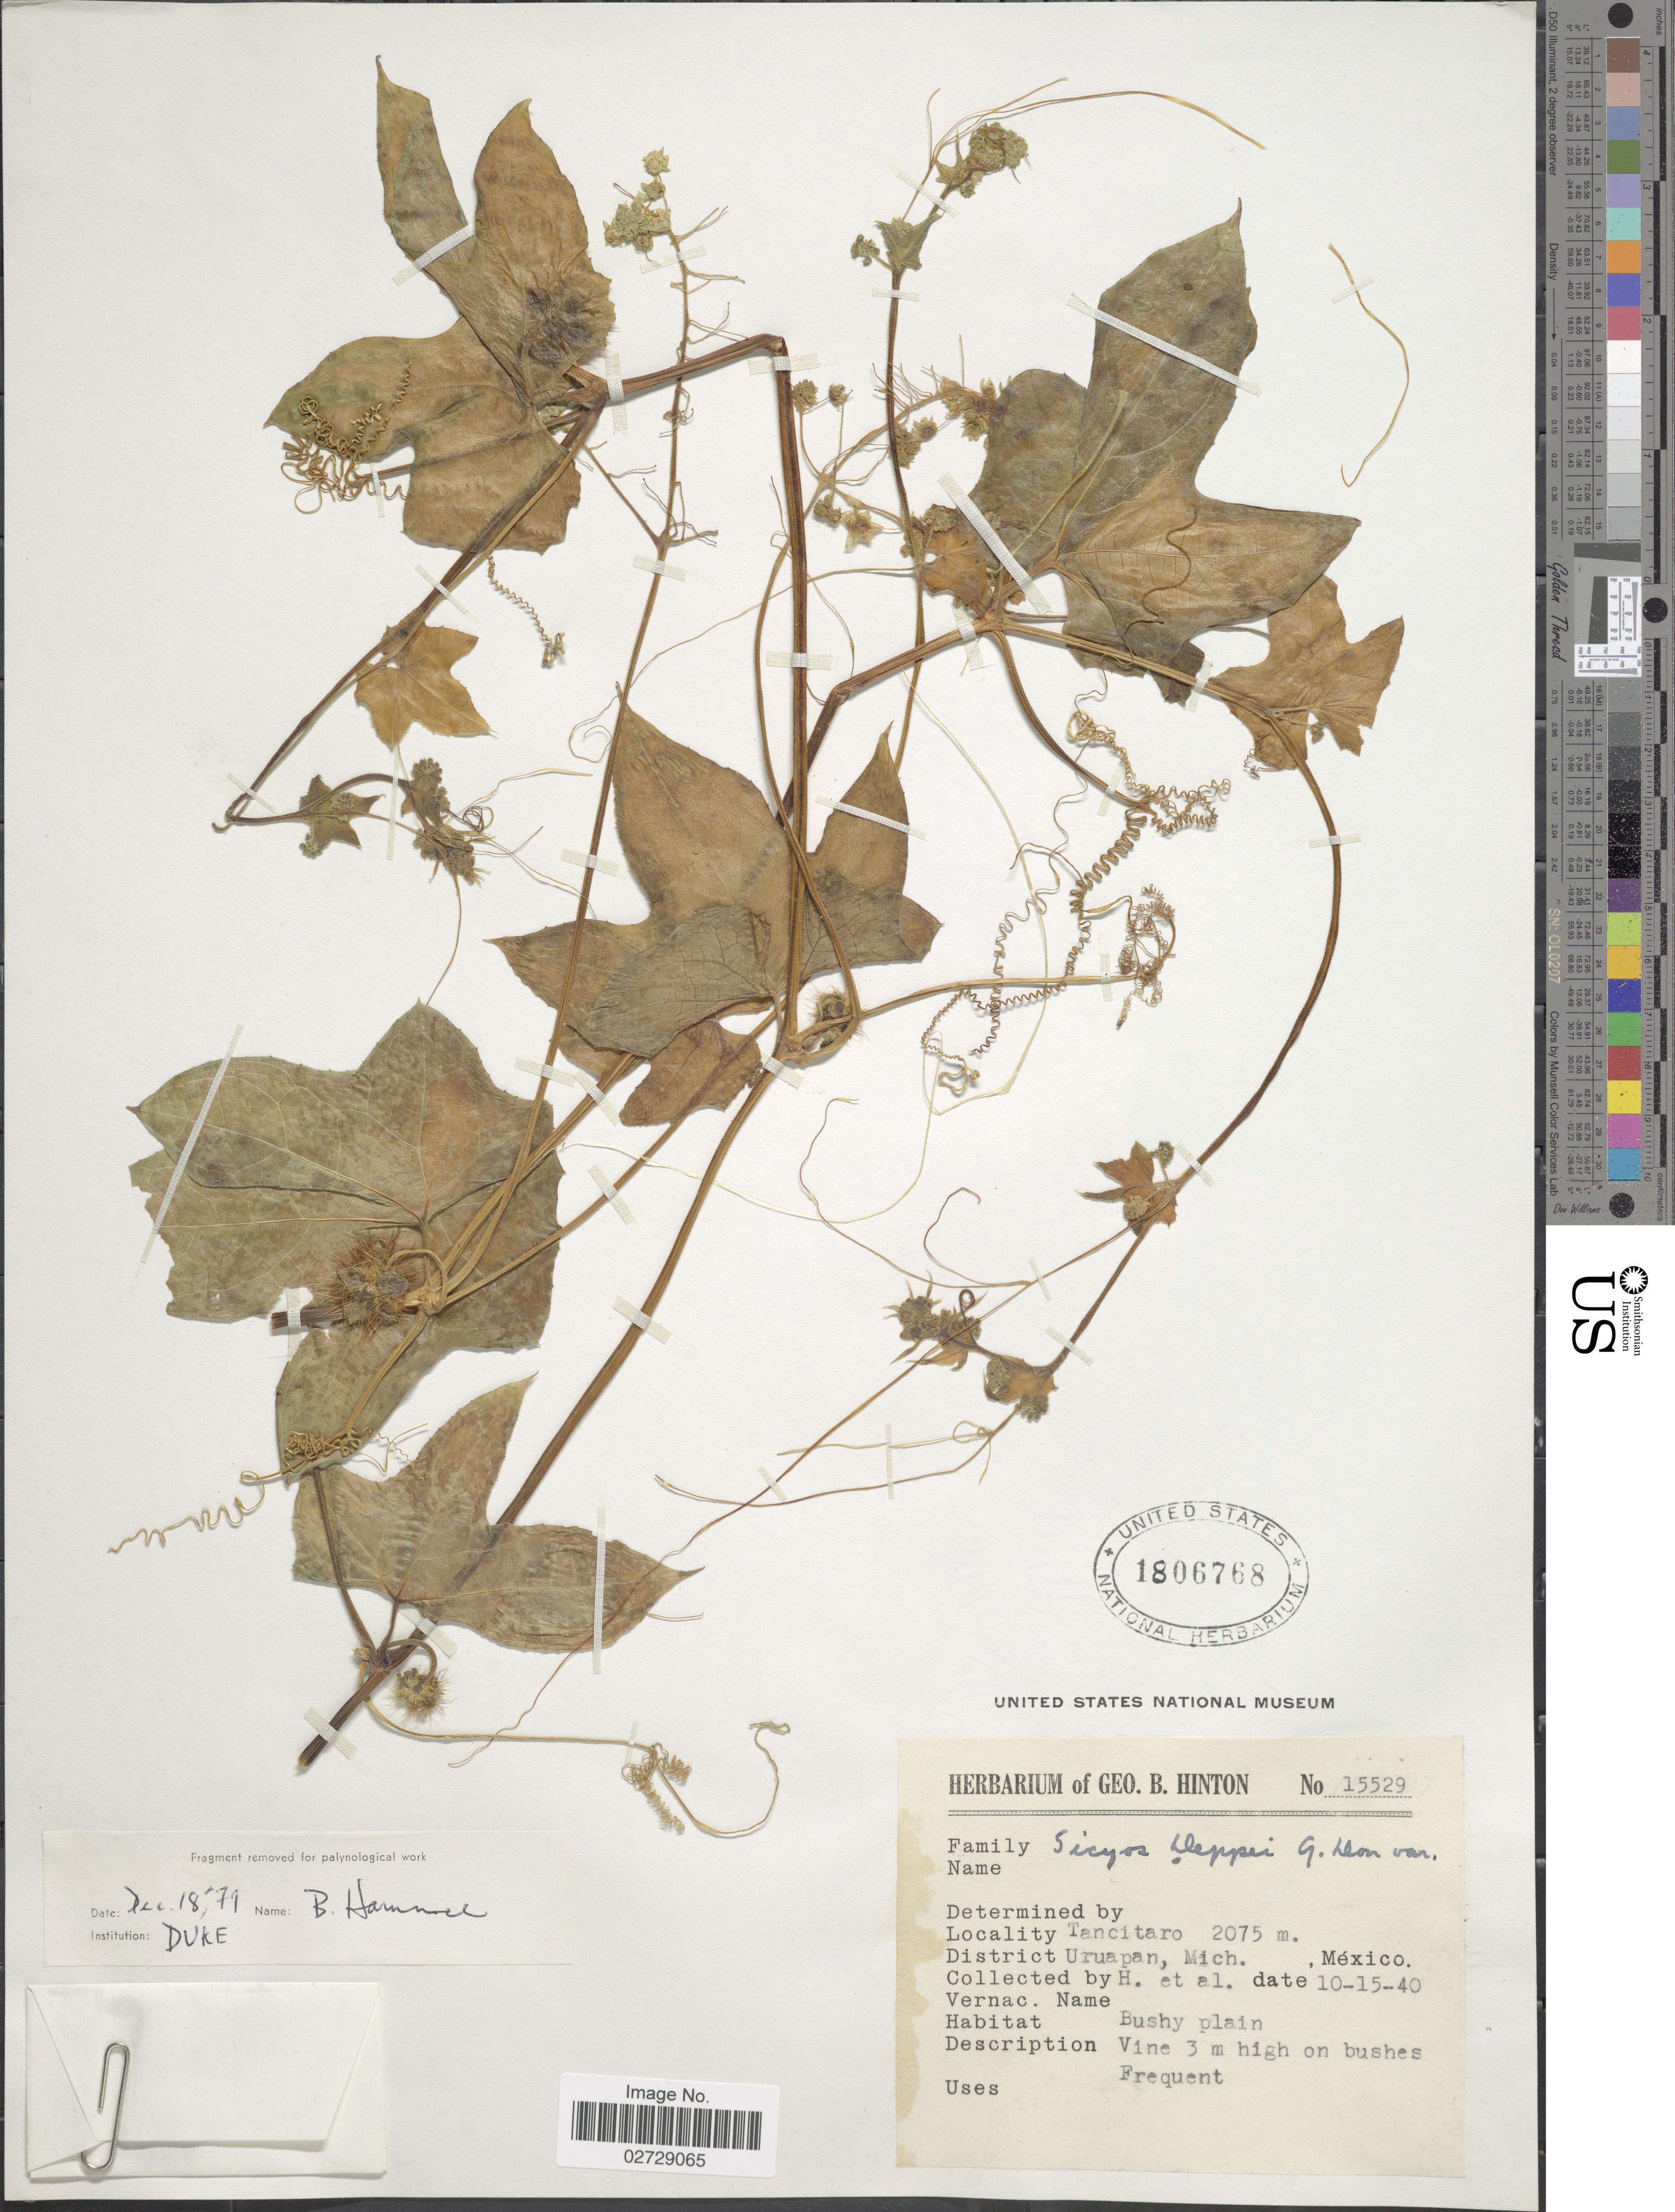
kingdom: Plantae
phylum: Tracheophyta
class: Magnoliopsida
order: Cucurbitales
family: Cucurbitaceae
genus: Sicyos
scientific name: Sicyos deppei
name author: G. Don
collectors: G. B. Hinton & et al.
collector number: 15529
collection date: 1940-10-15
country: Mexico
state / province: Michoacán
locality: Tancitaro, District Uruapan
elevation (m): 2075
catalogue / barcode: US 1806768